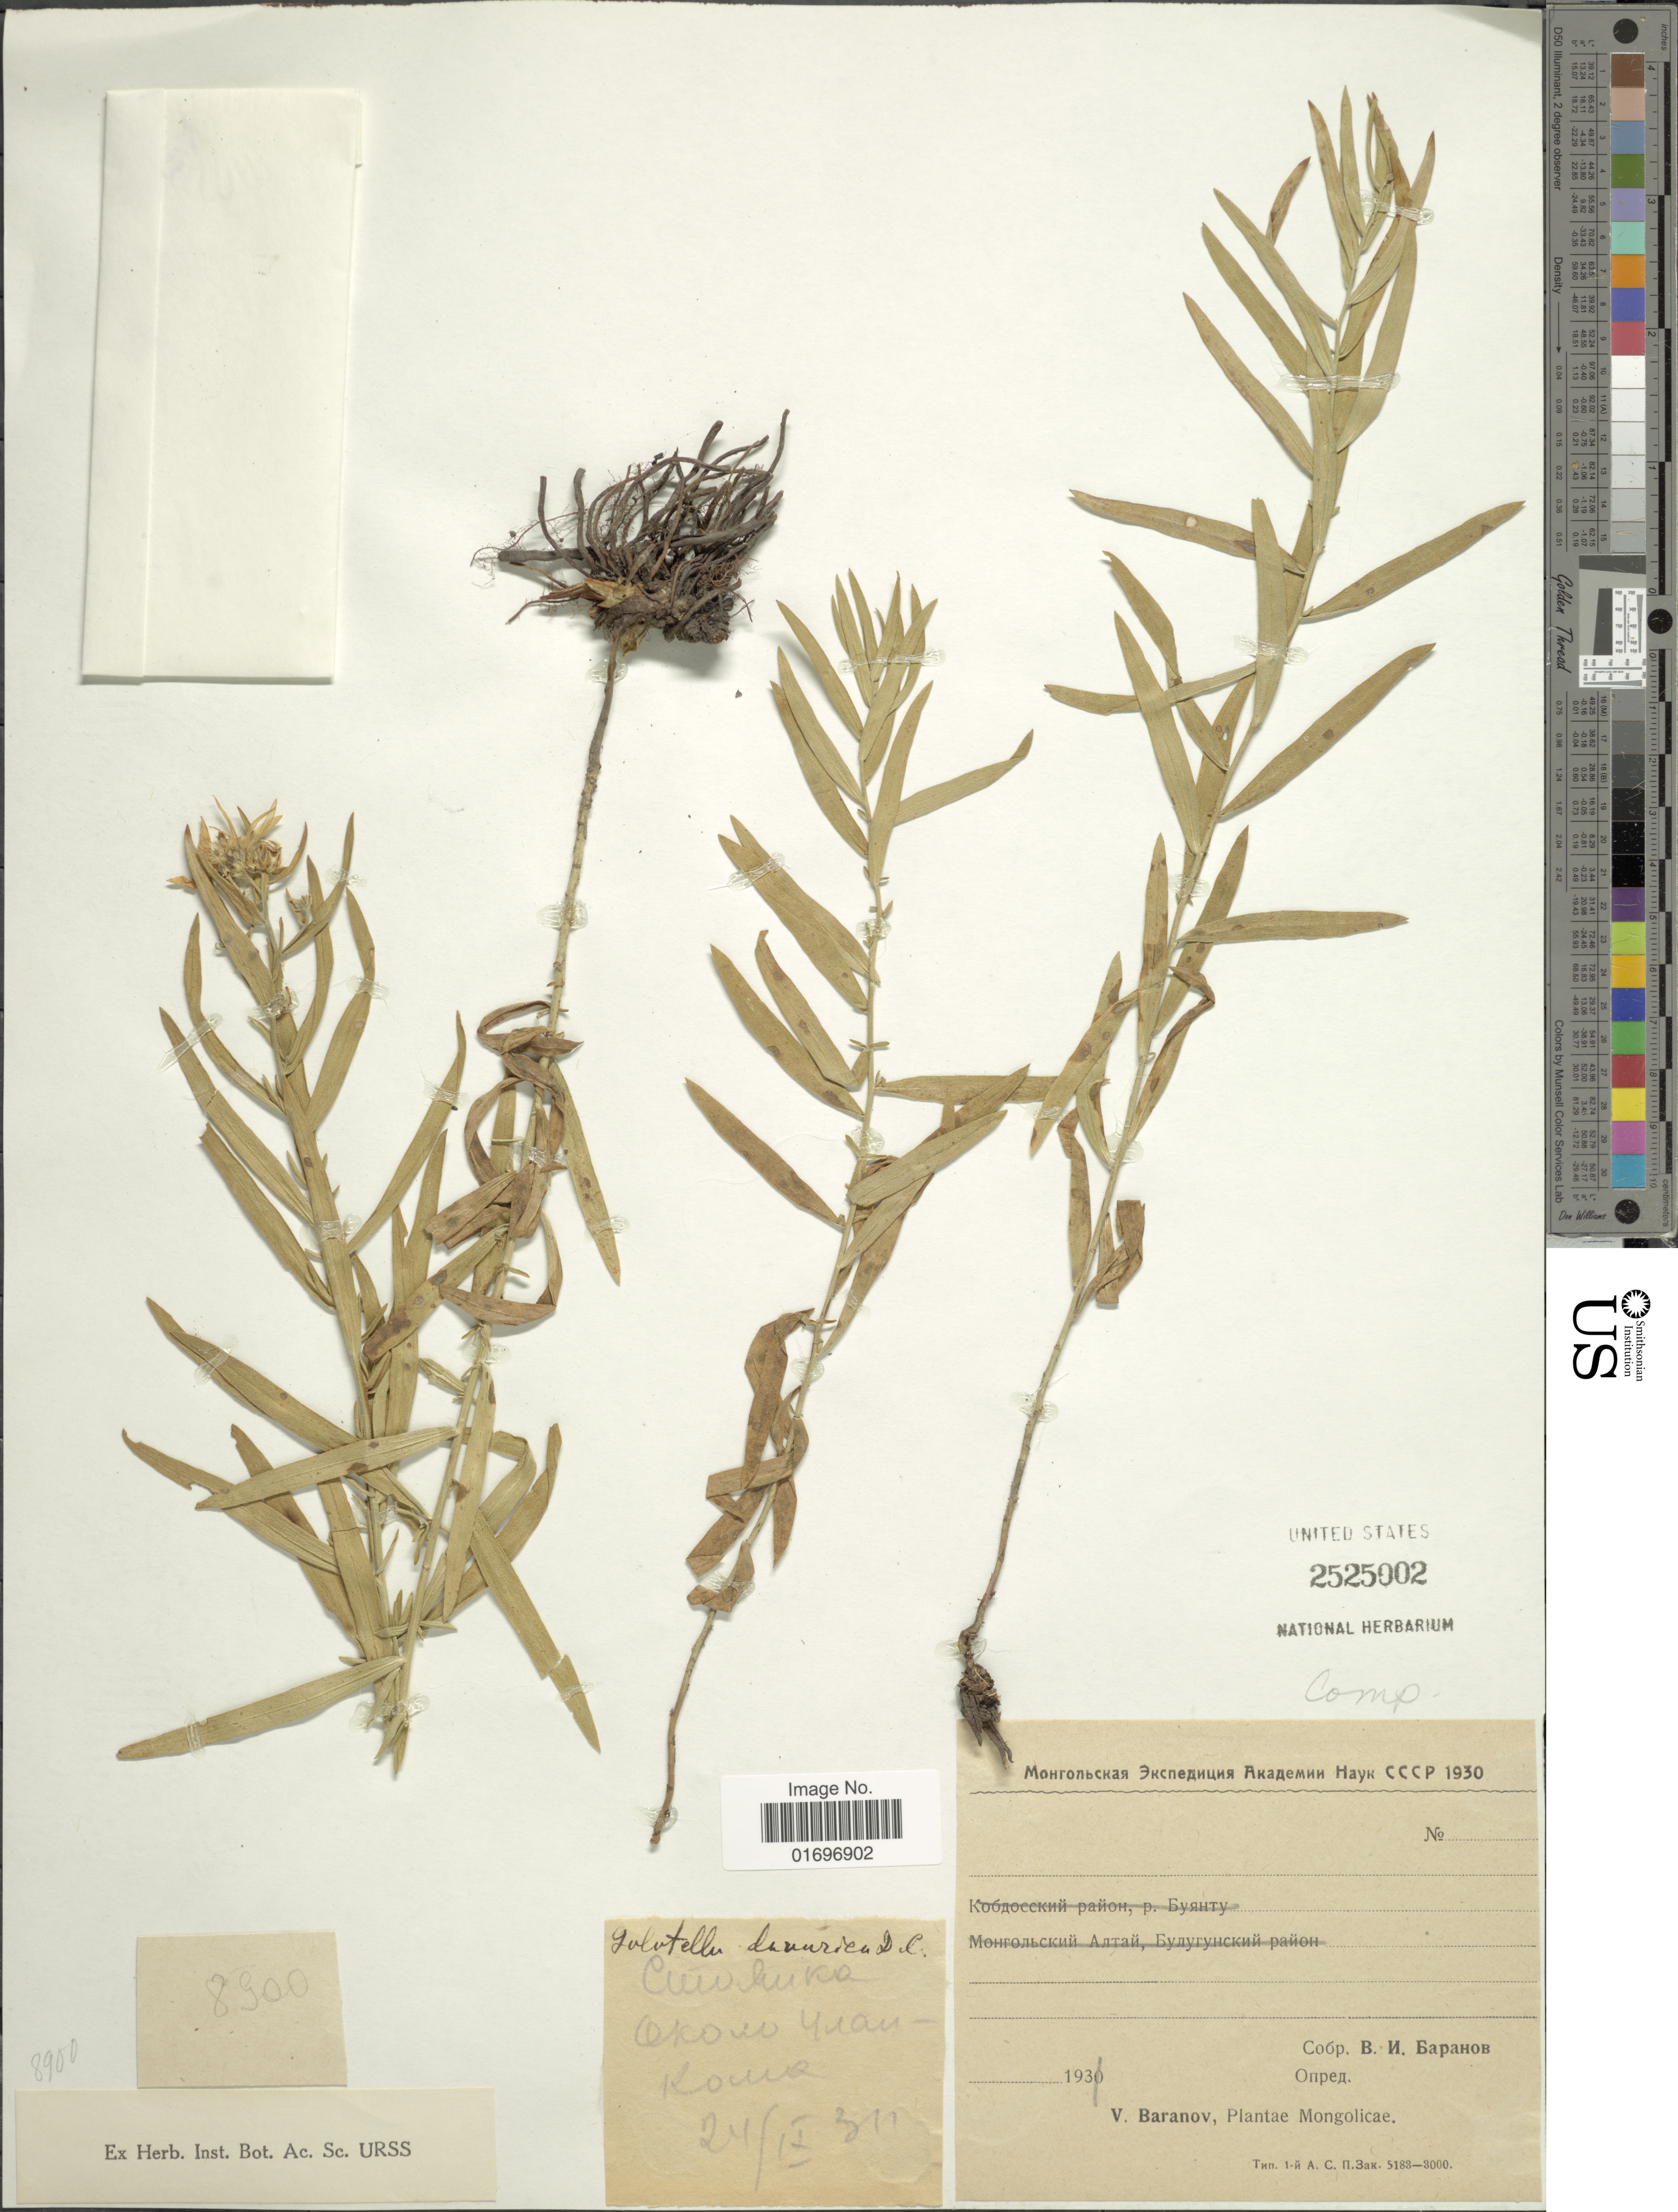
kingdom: Plantae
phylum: Tracheophyta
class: Magnoliopsida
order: Asterales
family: Asteraceae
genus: Aster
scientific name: Aster sp.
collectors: V. Baranov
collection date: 1930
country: Mongolia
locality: Mongolicae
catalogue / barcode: US 2525002